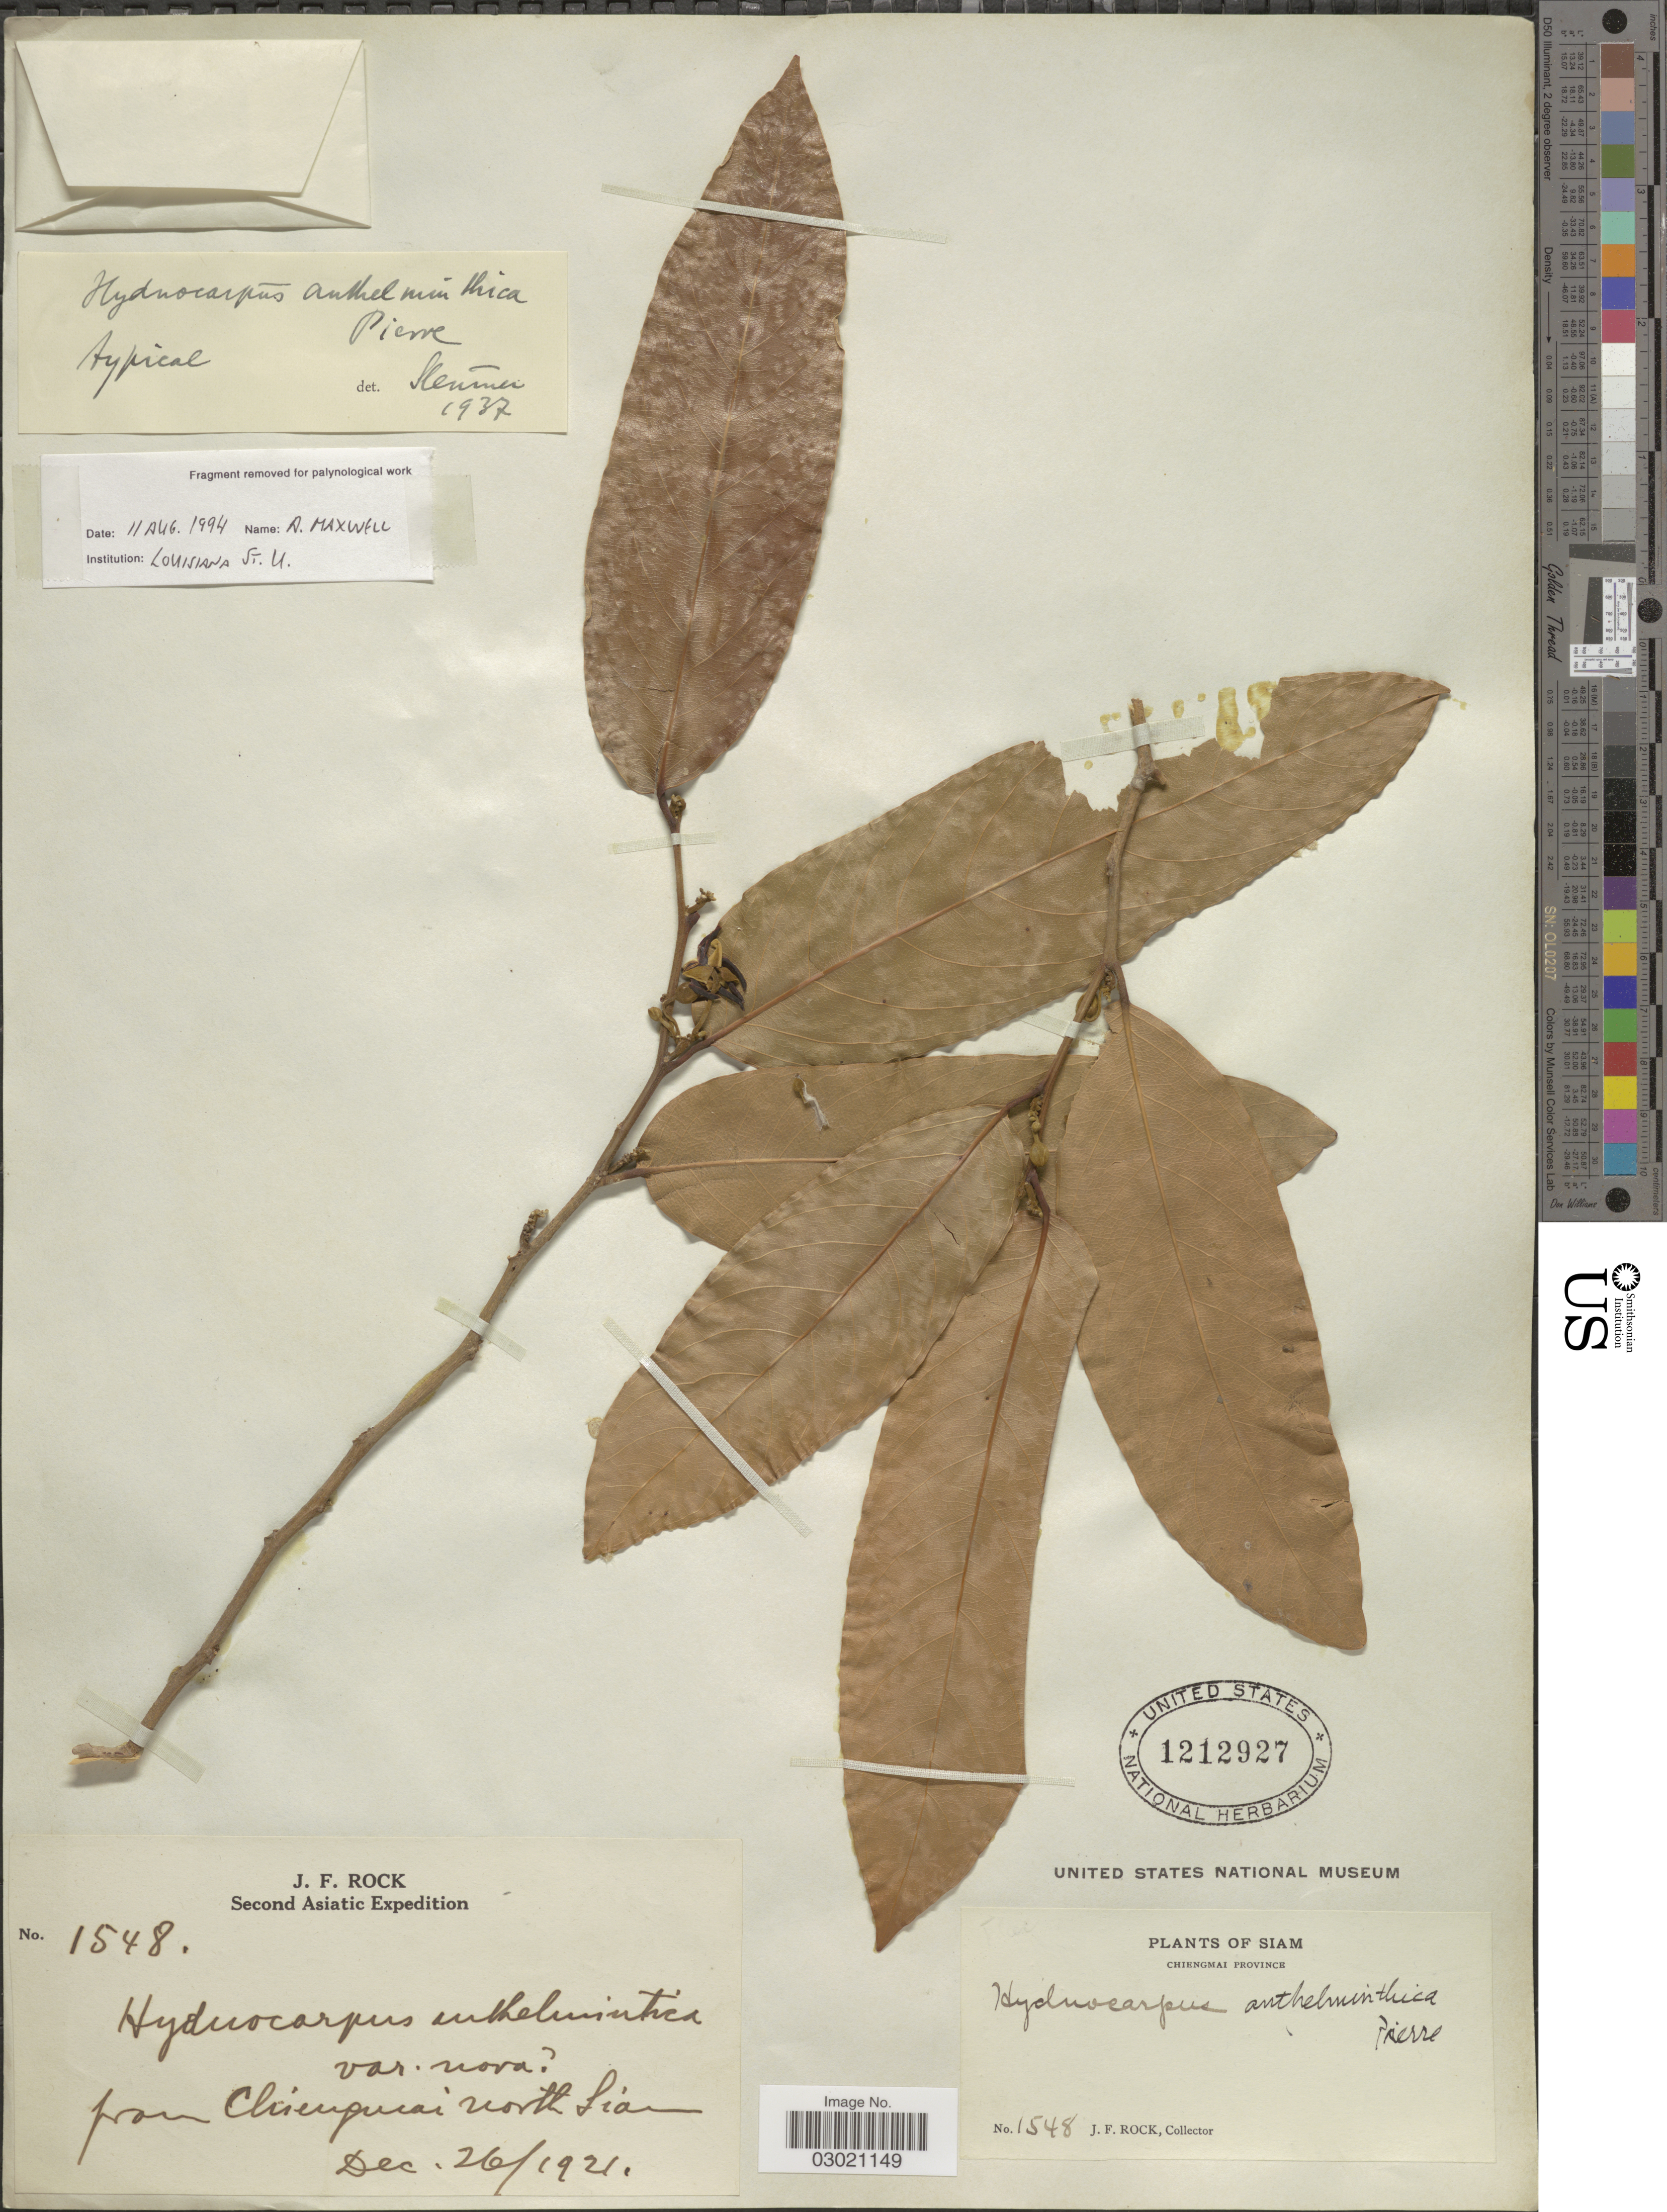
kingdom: Plantae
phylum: Tracheophyta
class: Magnoliopsida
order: Malpighiales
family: Achariaceae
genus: Hydnocarpus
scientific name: Hydnocarpus anthelminthicus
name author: Pierre ex Gagnep.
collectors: J. Rock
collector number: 1548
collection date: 1921-12-26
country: Thailand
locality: Siam, Chiengmai Province, from Chiengmai north Siam.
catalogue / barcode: US 1212927